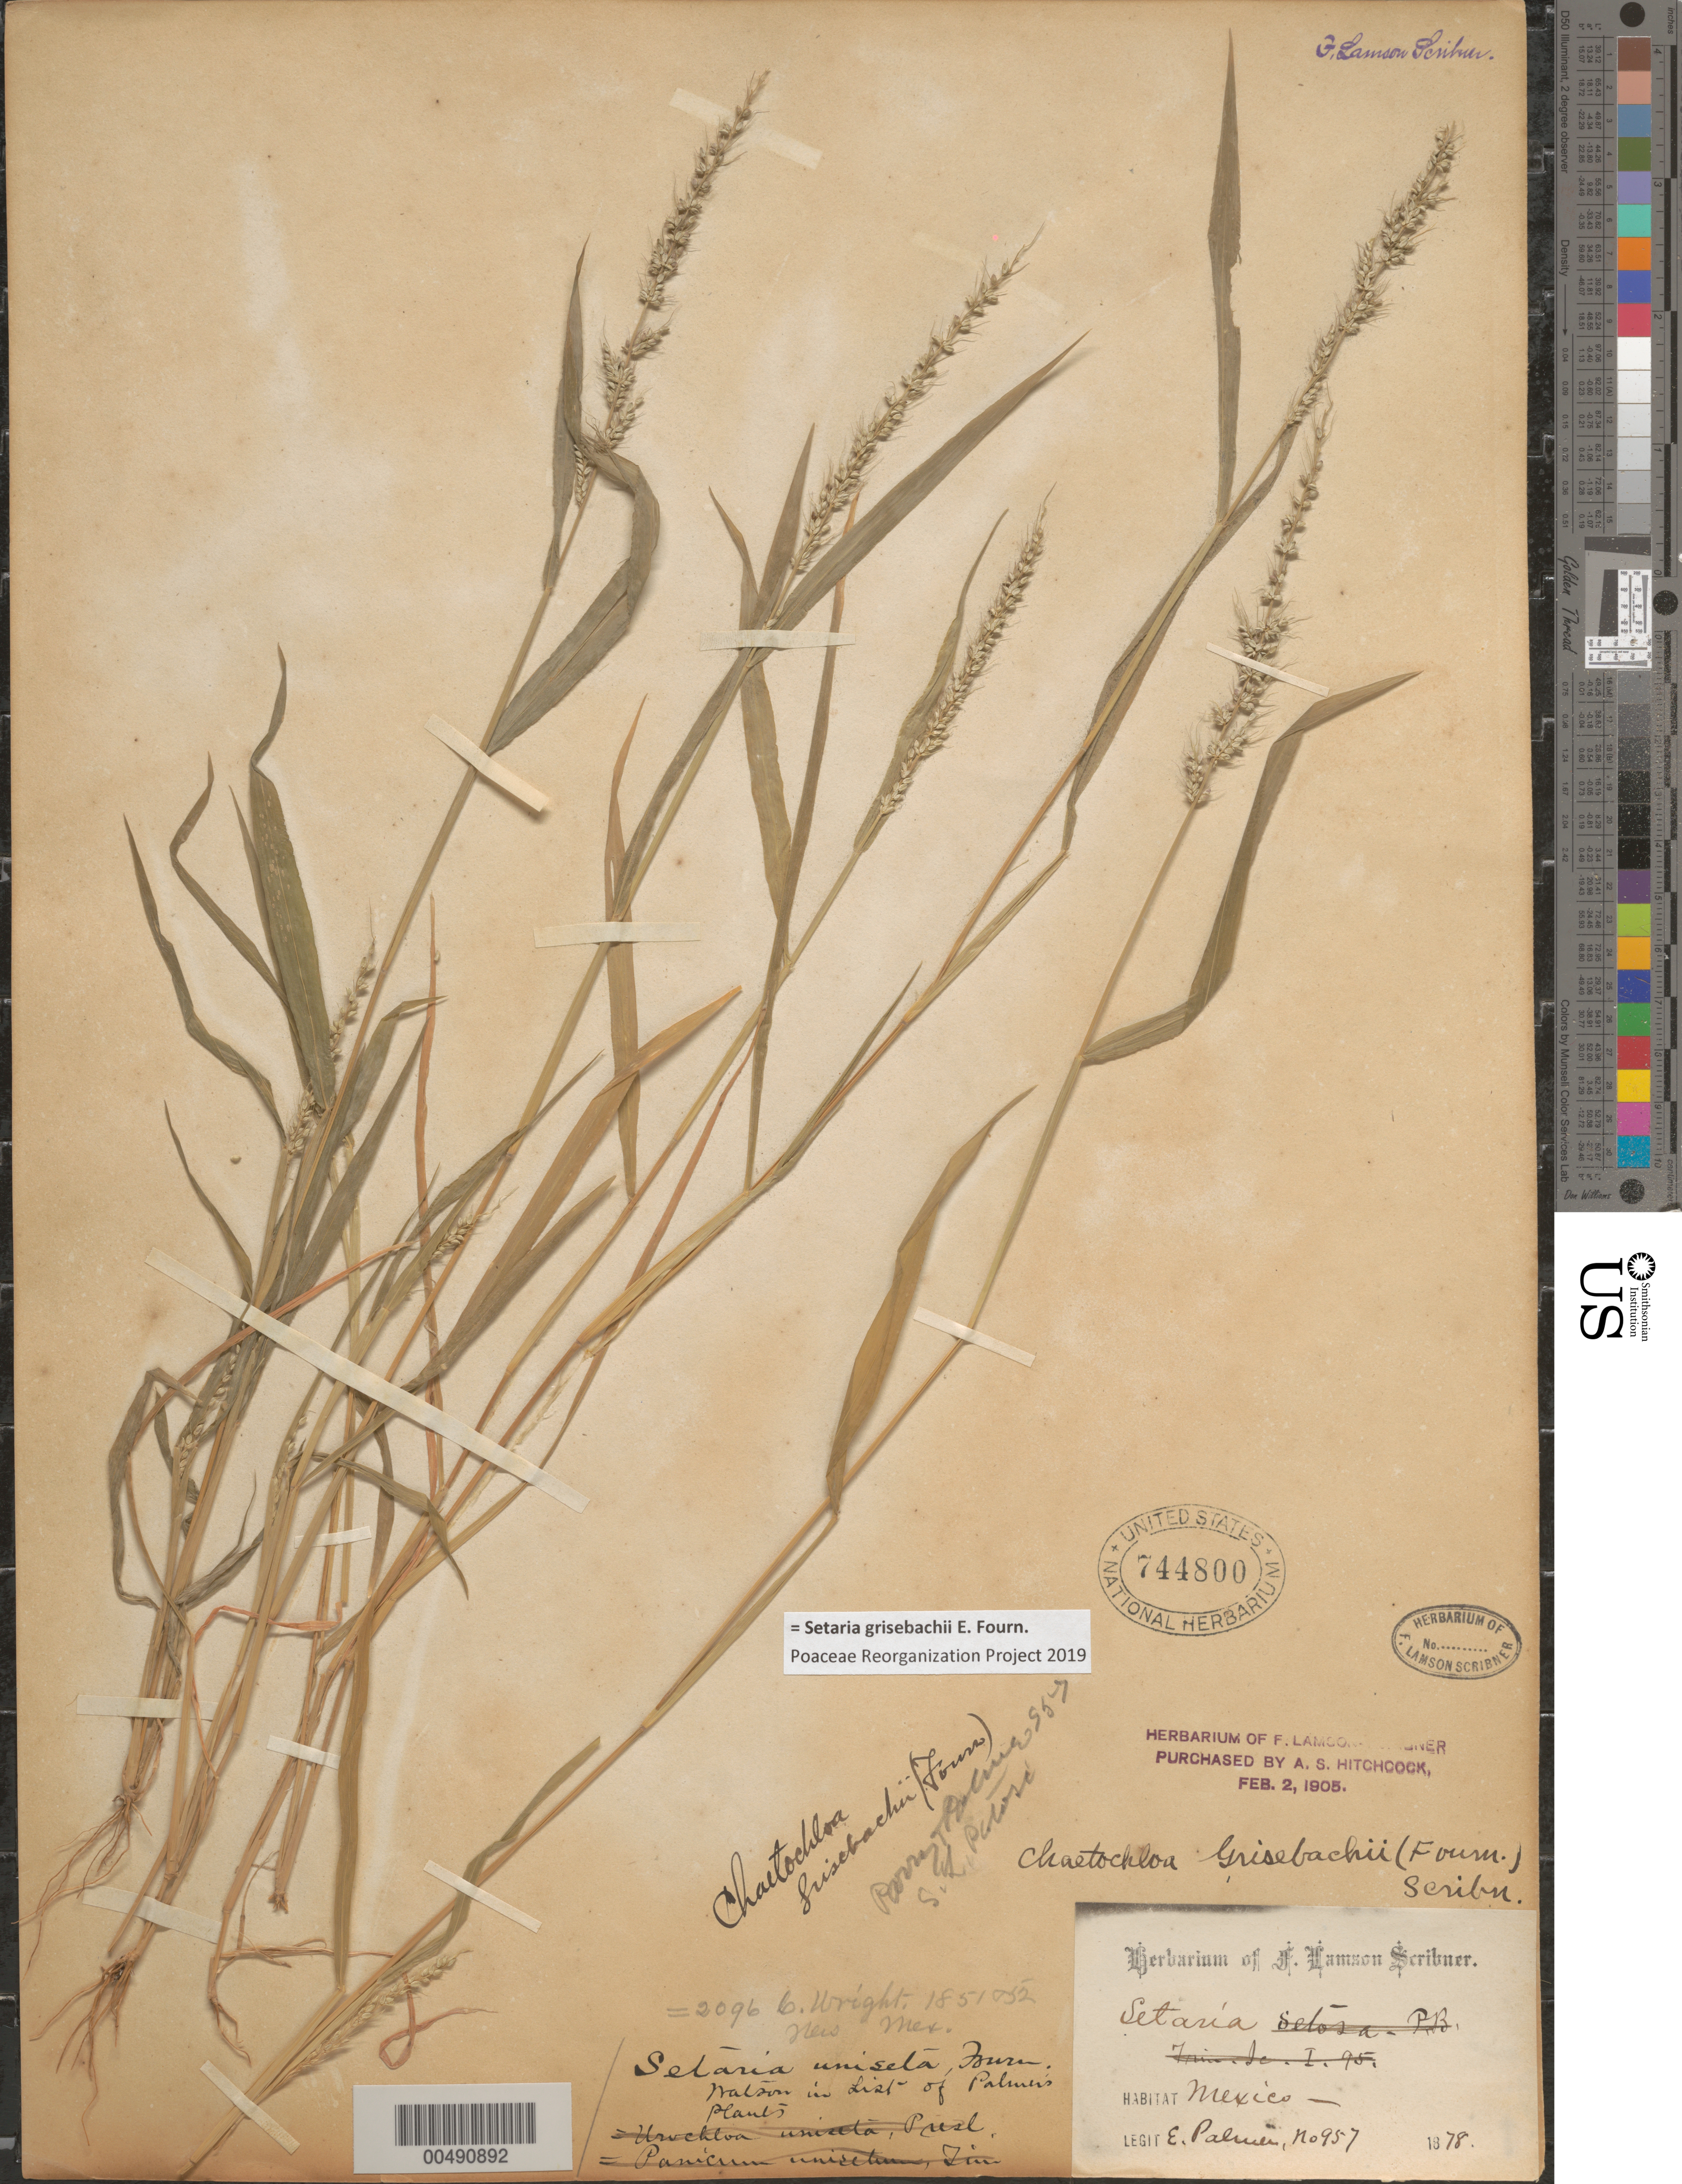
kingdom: Plantae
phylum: Tracheophyta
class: Liliopsida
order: Poales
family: Poaceae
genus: Setaria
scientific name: Setaria grisebachii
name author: E. Fourn.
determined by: Poaceae Reorganization Project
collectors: E. Palmer & C. C. Parry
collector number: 957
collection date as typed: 1878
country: Mexico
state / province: San Luis Potosi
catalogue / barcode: US 744800